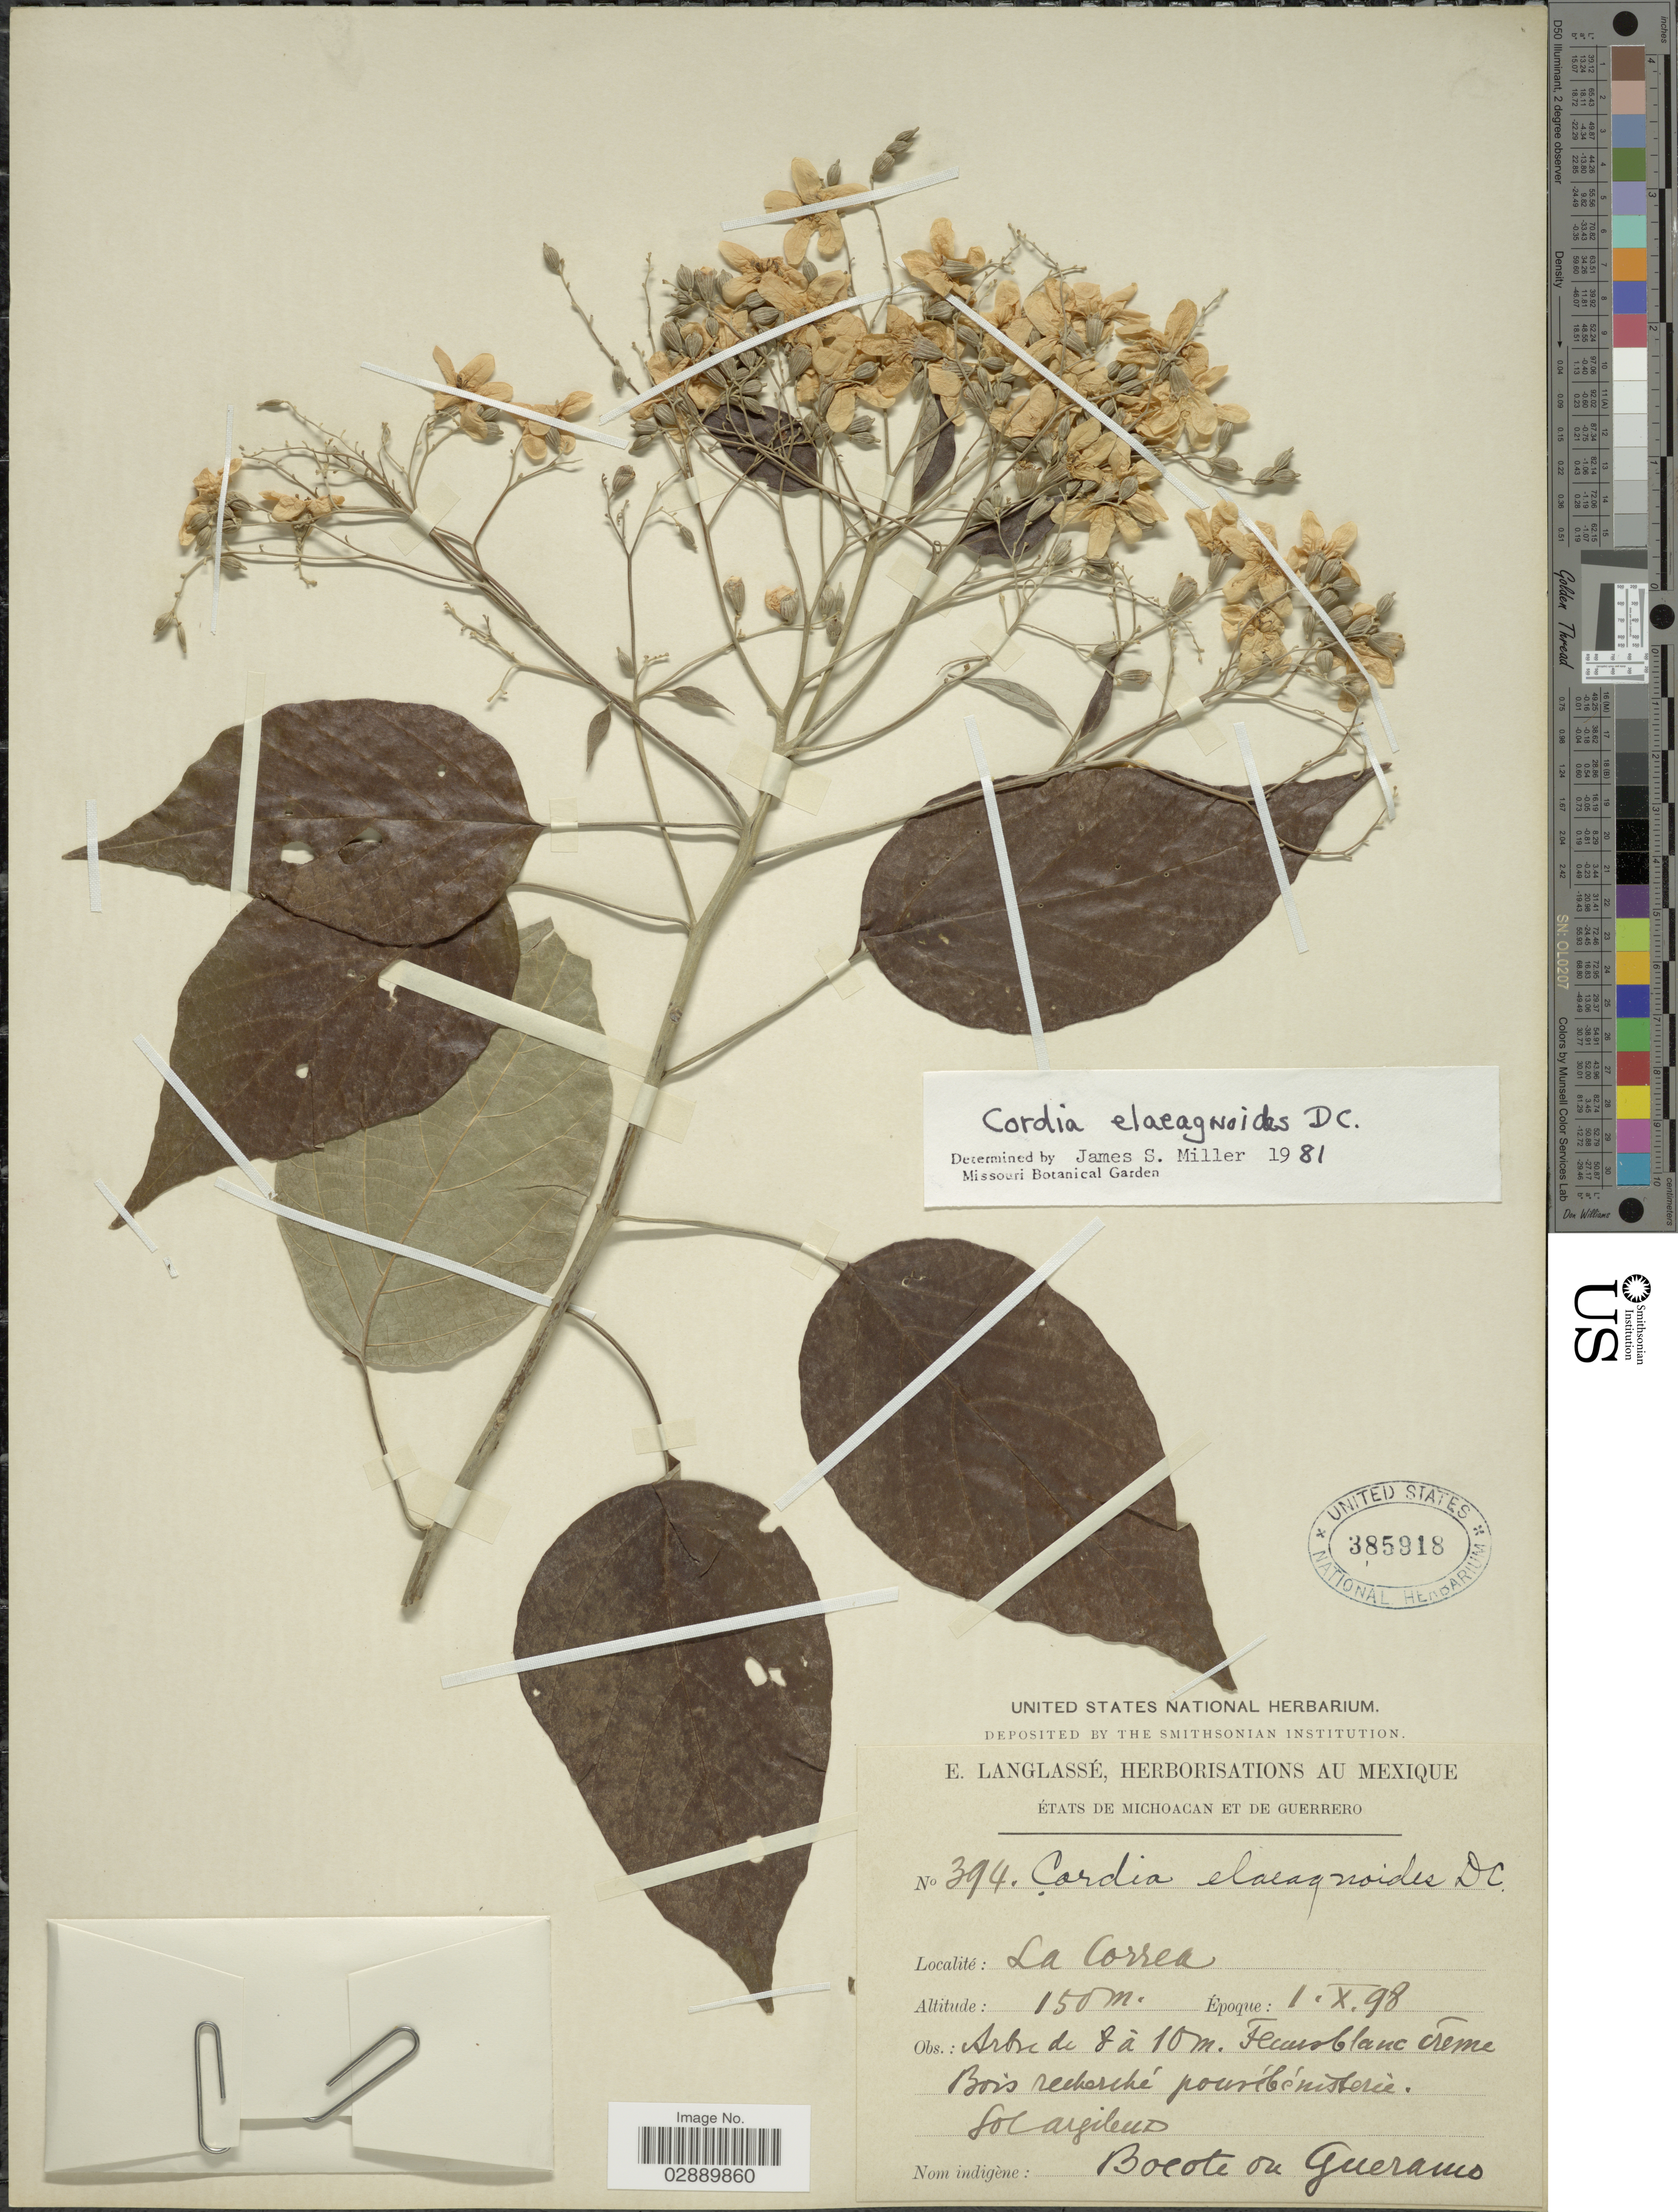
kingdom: Plantae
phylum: Tracheophyta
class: Magnoliopsida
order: Boraginales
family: Cordiaceae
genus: Cordia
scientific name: Cordia elaeagnoides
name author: A. DC.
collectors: E. Langlassé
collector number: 394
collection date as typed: Transcribed d/m/y: 1/10/98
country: Mexico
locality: États de Michoacan et de Guerrero, La Correa.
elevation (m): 150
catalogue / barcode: US 385918